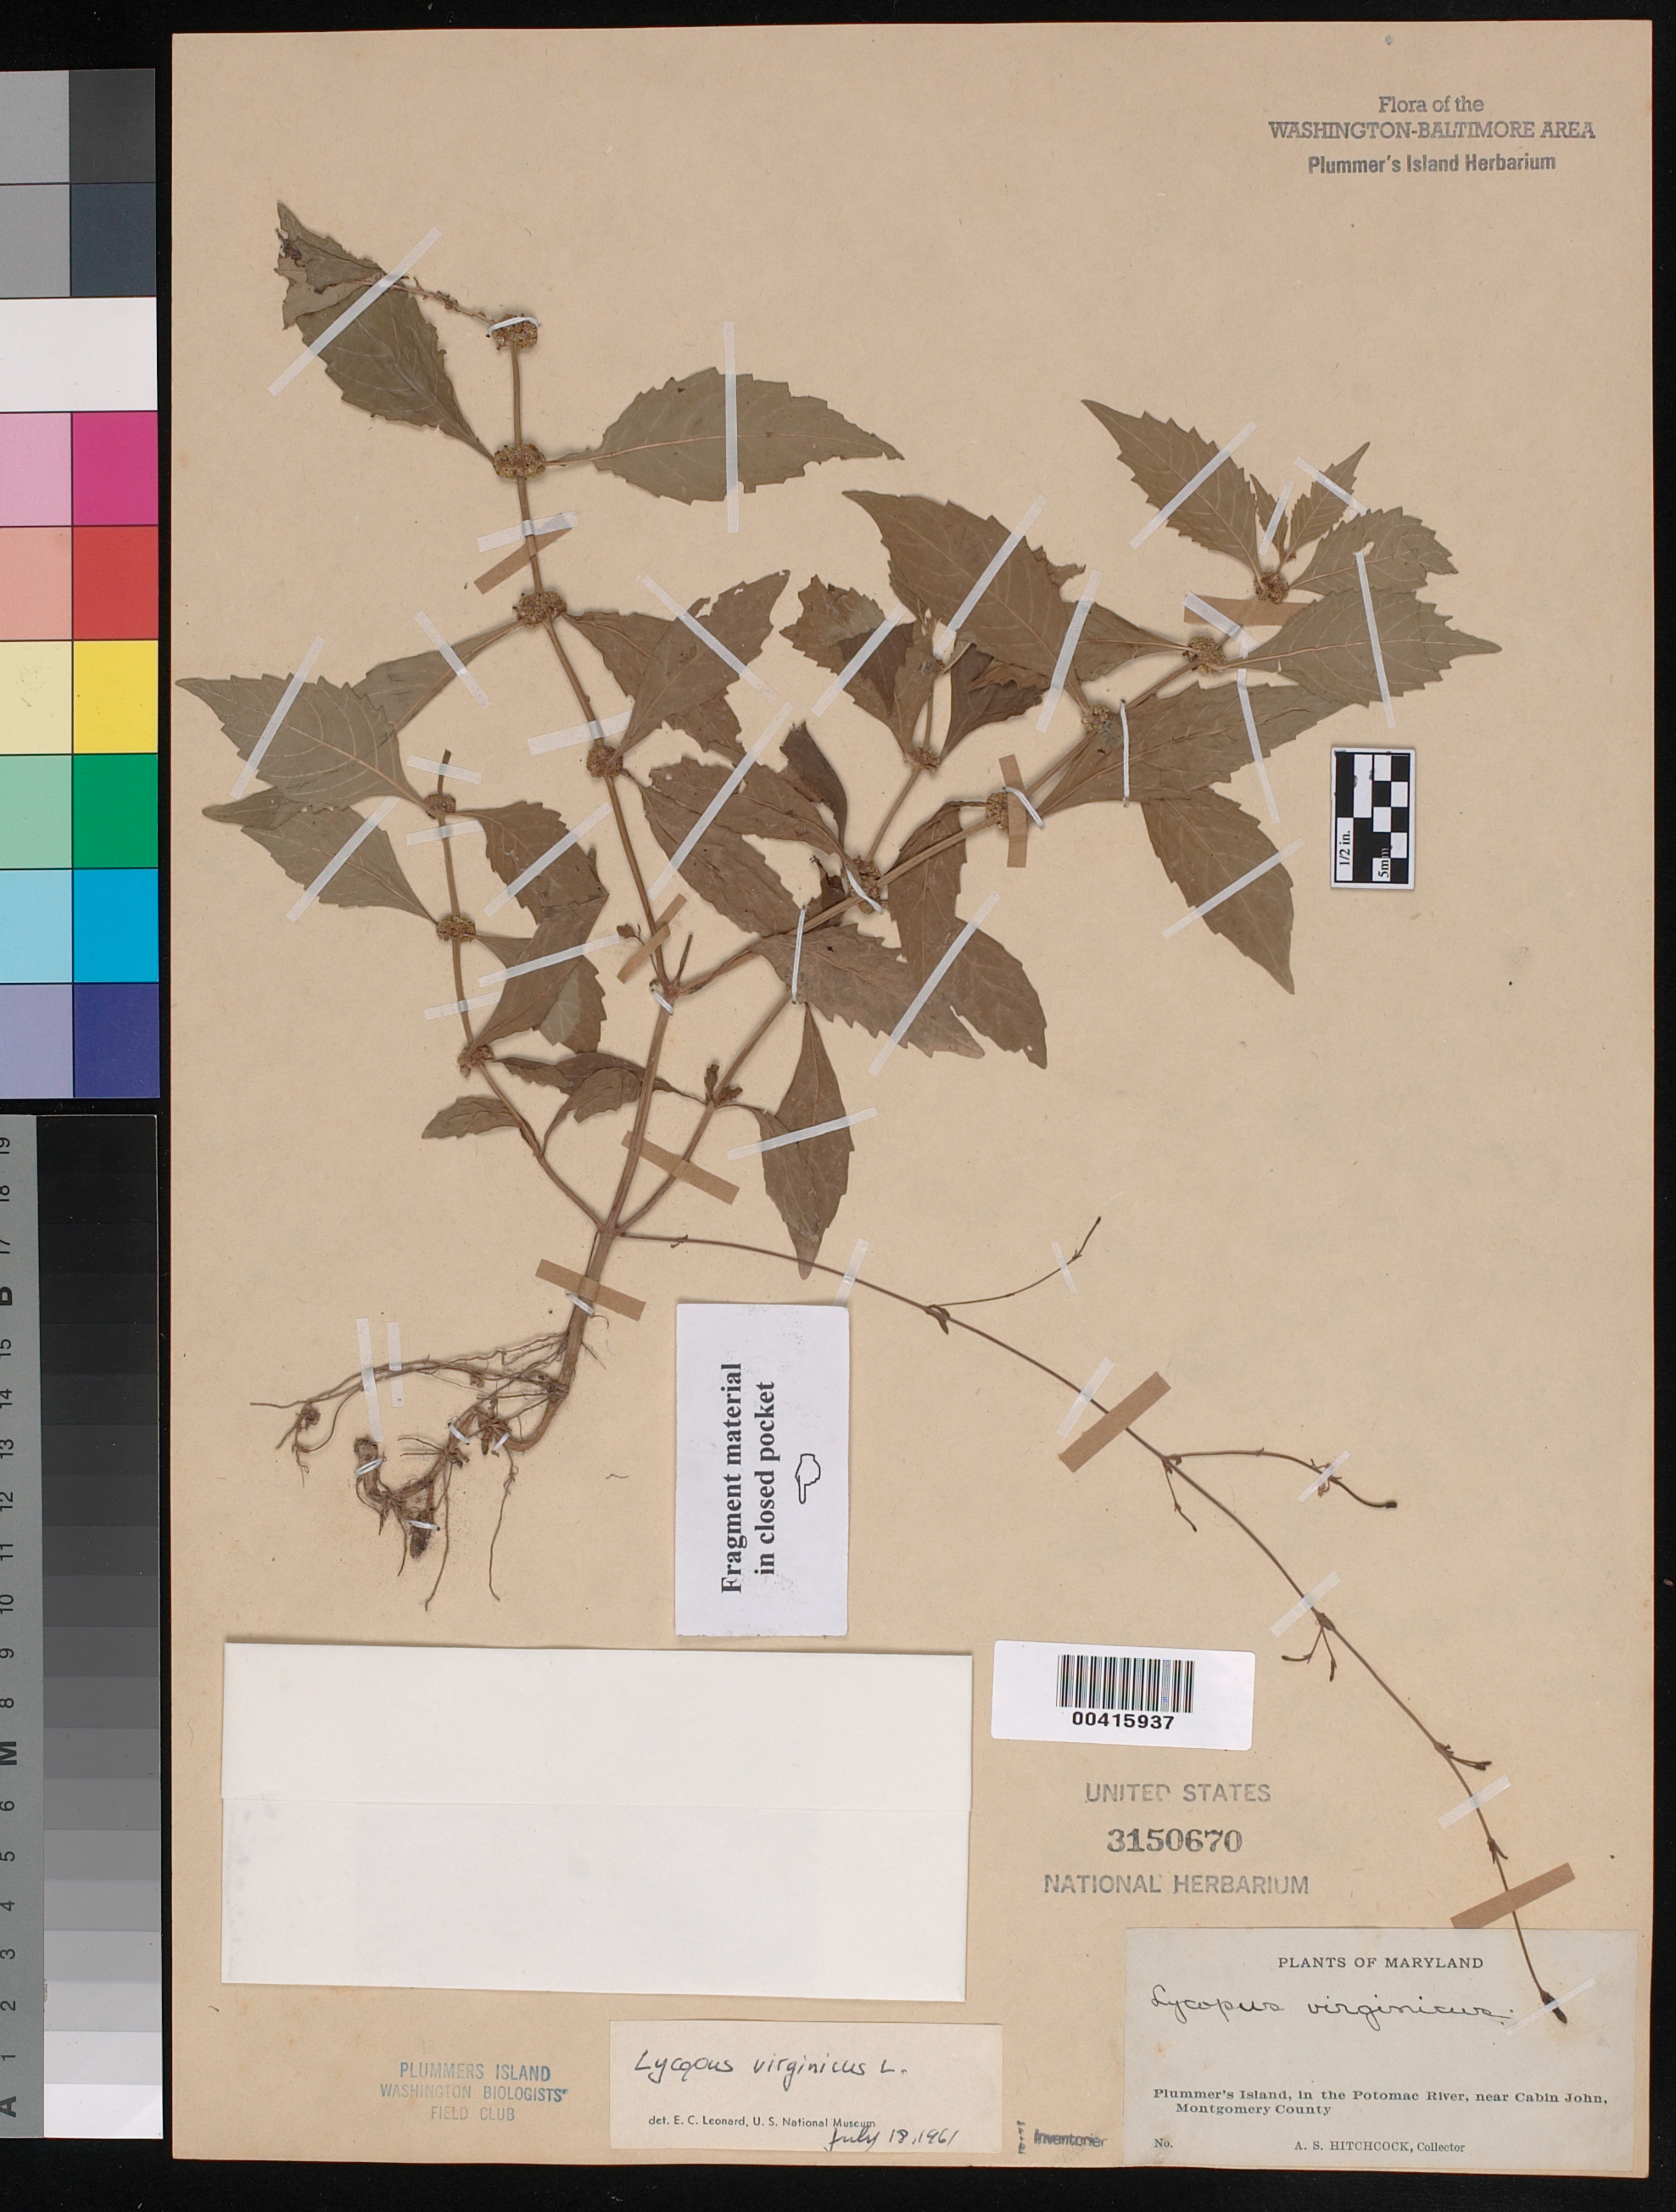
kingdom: Plantae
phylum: Tracheophyta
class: Magnoliopsida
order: Lamiales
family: Lamiaceae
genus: Lycopus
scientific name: Lycopus virginicus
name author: L.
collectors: A. S. Hitchcock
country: United States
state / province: Maryland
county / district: Montgomery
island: Plummers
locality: Plummer's Island C. & O. Canal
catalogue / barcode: US 3150670